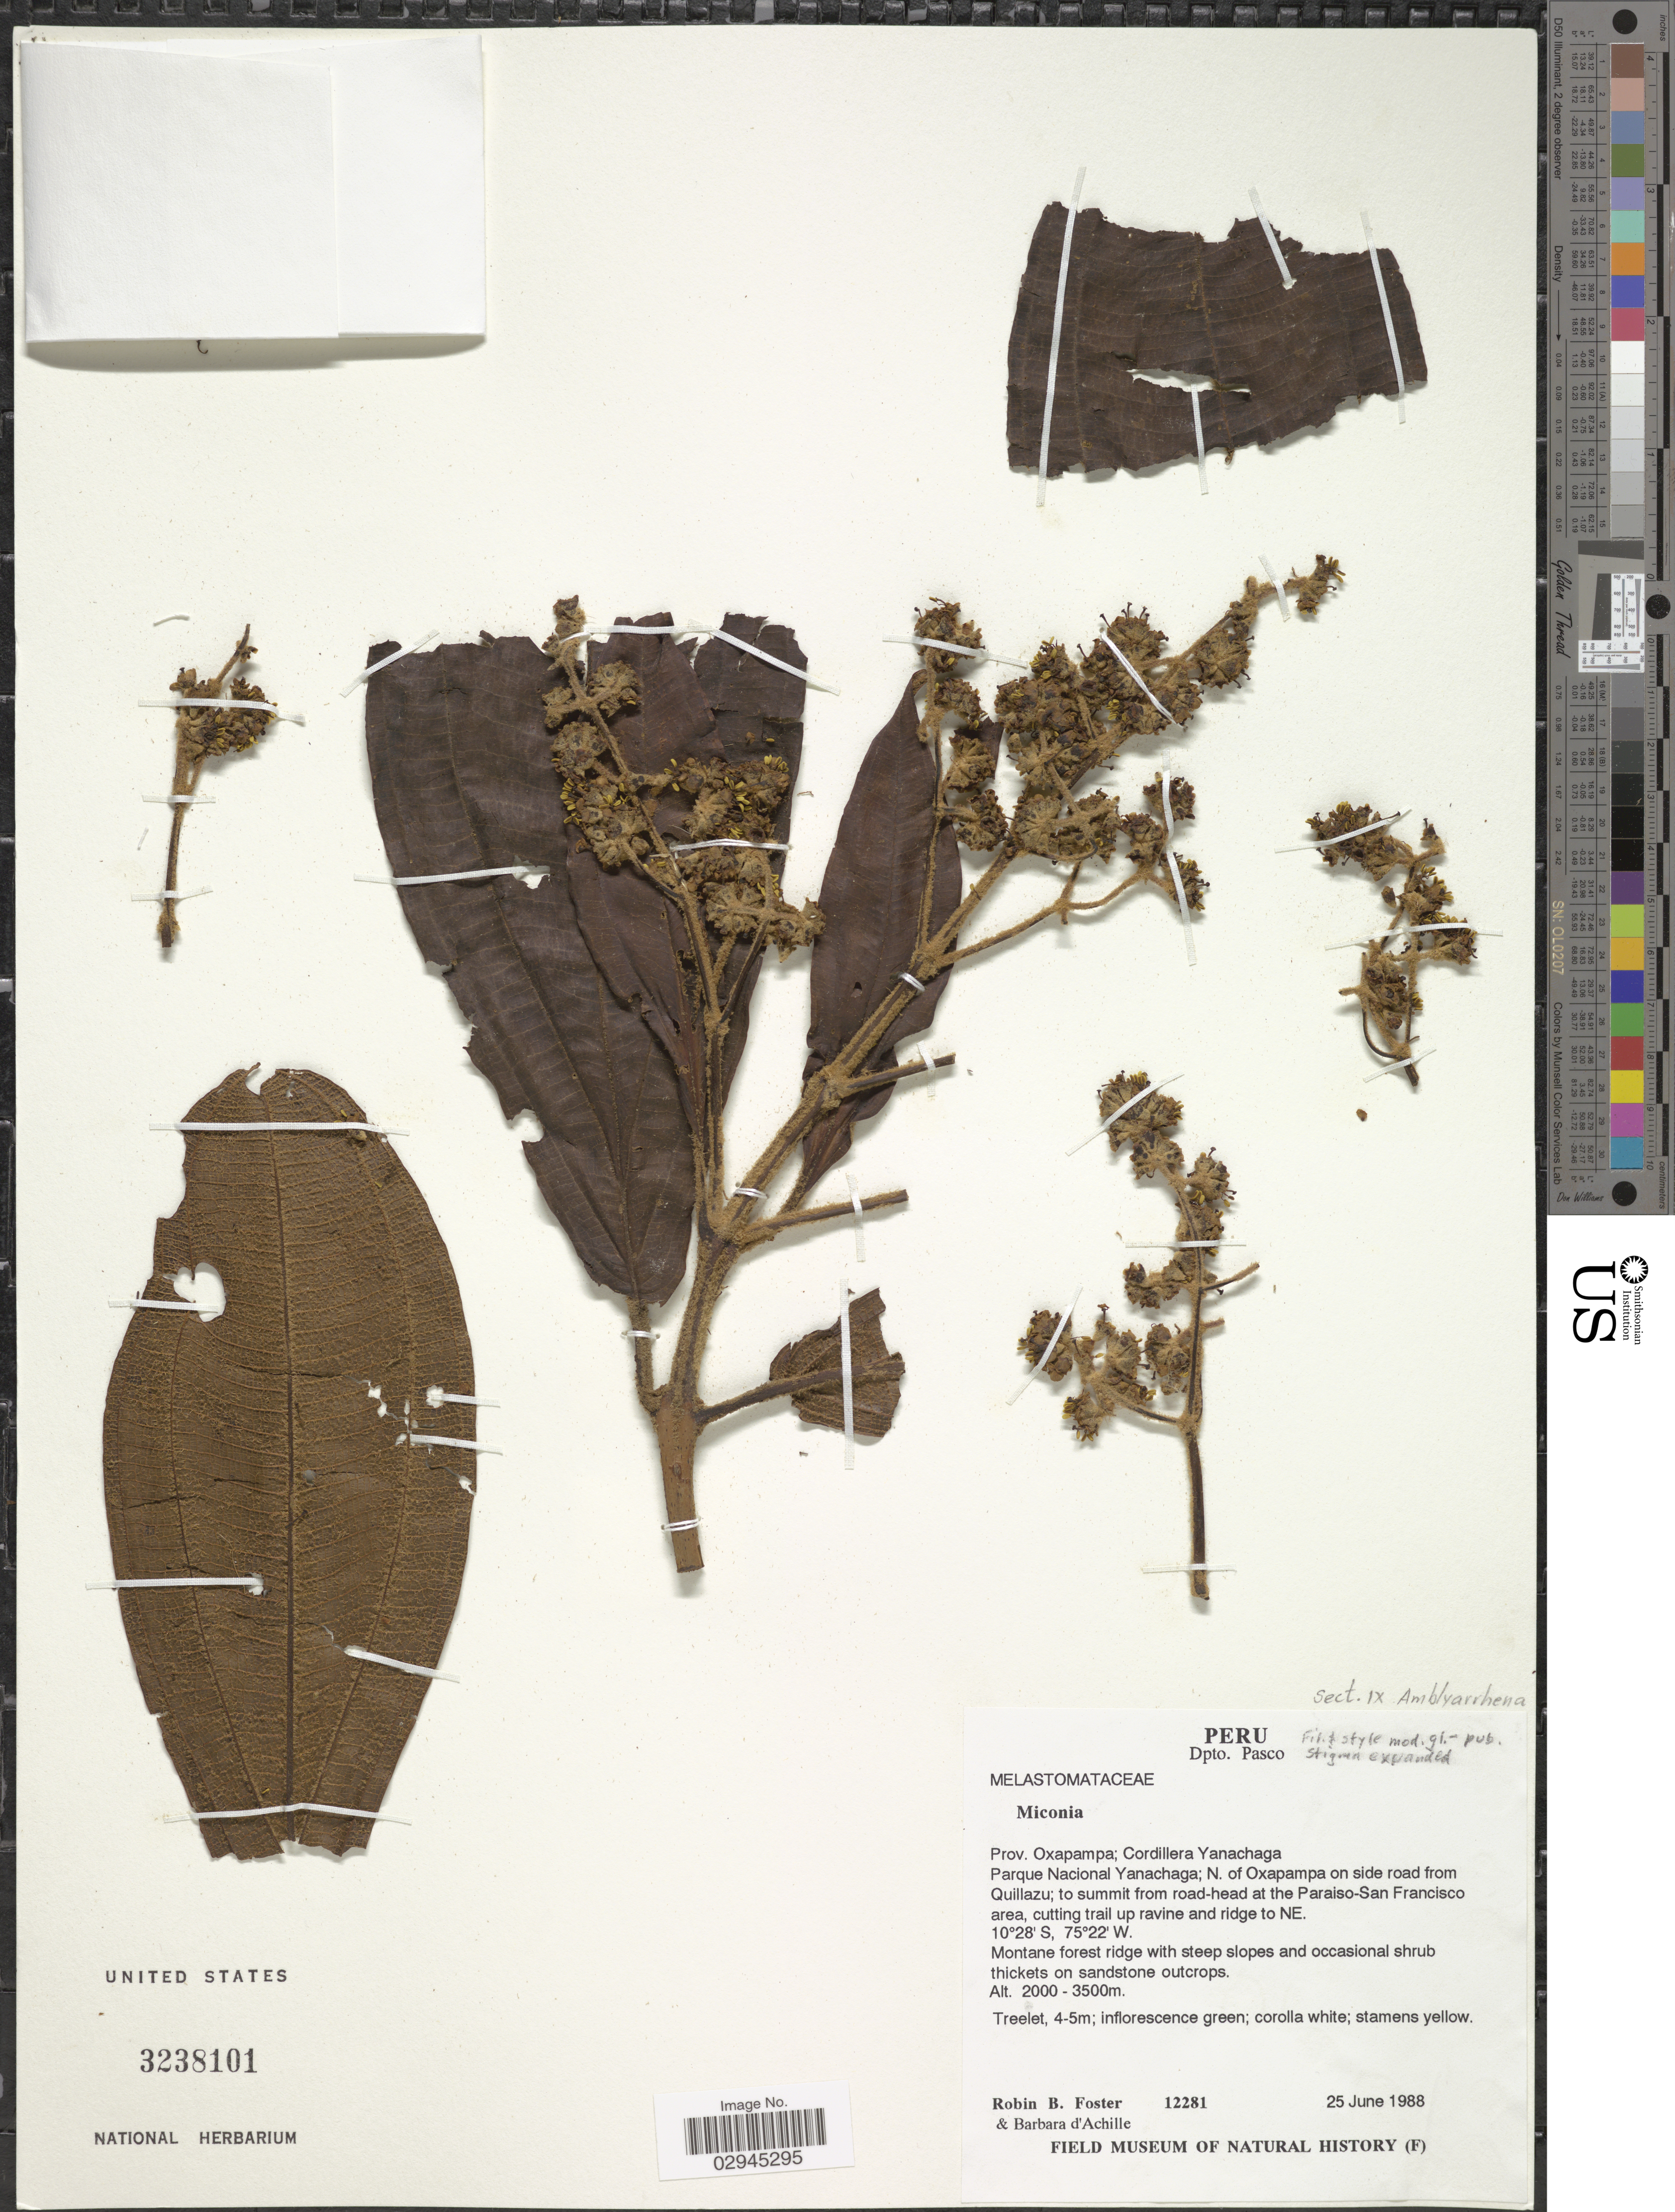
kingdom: Plantae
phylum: Tracheophyta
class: Magnoliopsida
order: Myrtales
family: Melastomataceae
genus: Miconia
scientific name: Miconia sp.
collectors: R. B. Foster & B. d'Achille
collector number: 12281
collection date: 1988-06-25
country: Peru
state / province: Pasco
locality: Dpto. Pasco. Prov. Oxapampa; Cordillera Yanachaga. Parque Nacional Yanachaga; N. of Oxapampa on side road from Quillazu; to summit from road-head at the Paraiso-San Francisco area, cutting trail up ravine and ridge to NE.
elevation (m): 2000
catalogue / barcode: US 3238101